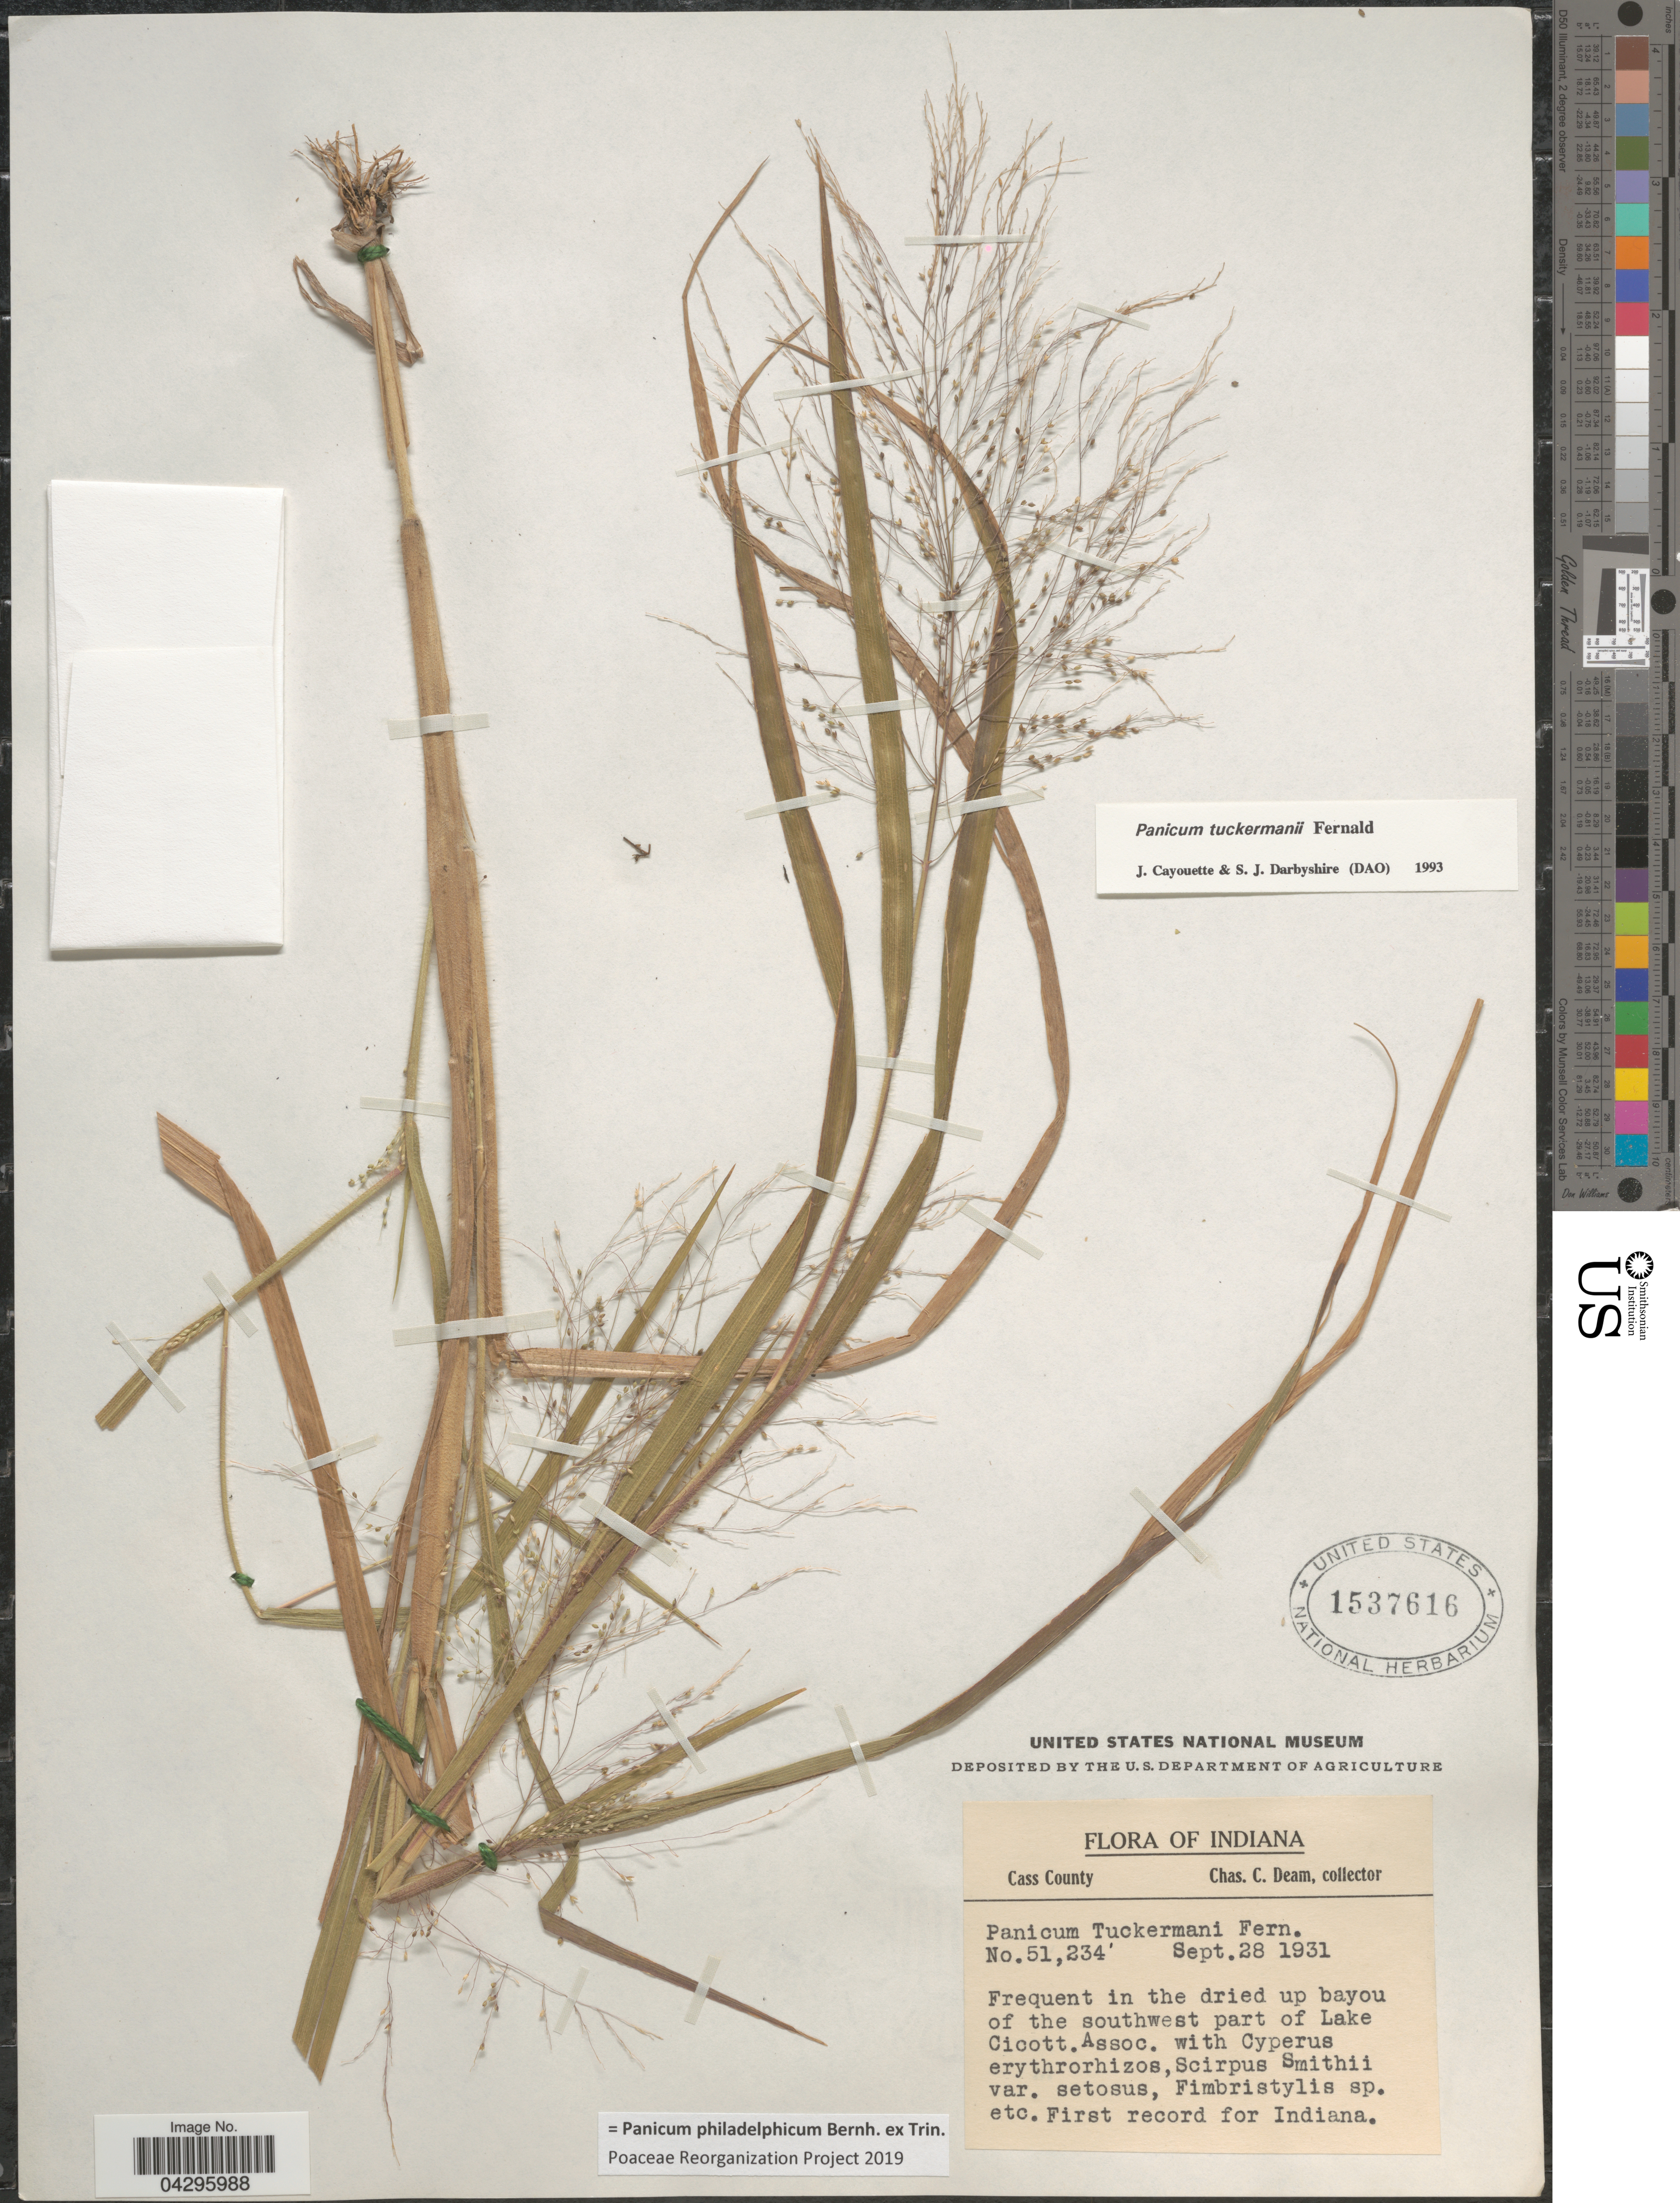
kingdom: Plantae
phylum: Tracheophyta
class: Liliopsida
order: Poales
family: Poaceae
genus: Panicum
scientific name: Panicum philadelphicum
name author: Bernh. ex Trin.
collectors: C. C. Deam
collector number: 51234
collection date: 1931-09-28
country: United States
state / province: Indiana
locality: Cass County. Frequent in the dried up bayou of the southwest part of Lake Cicott.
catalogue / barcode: US 1537616